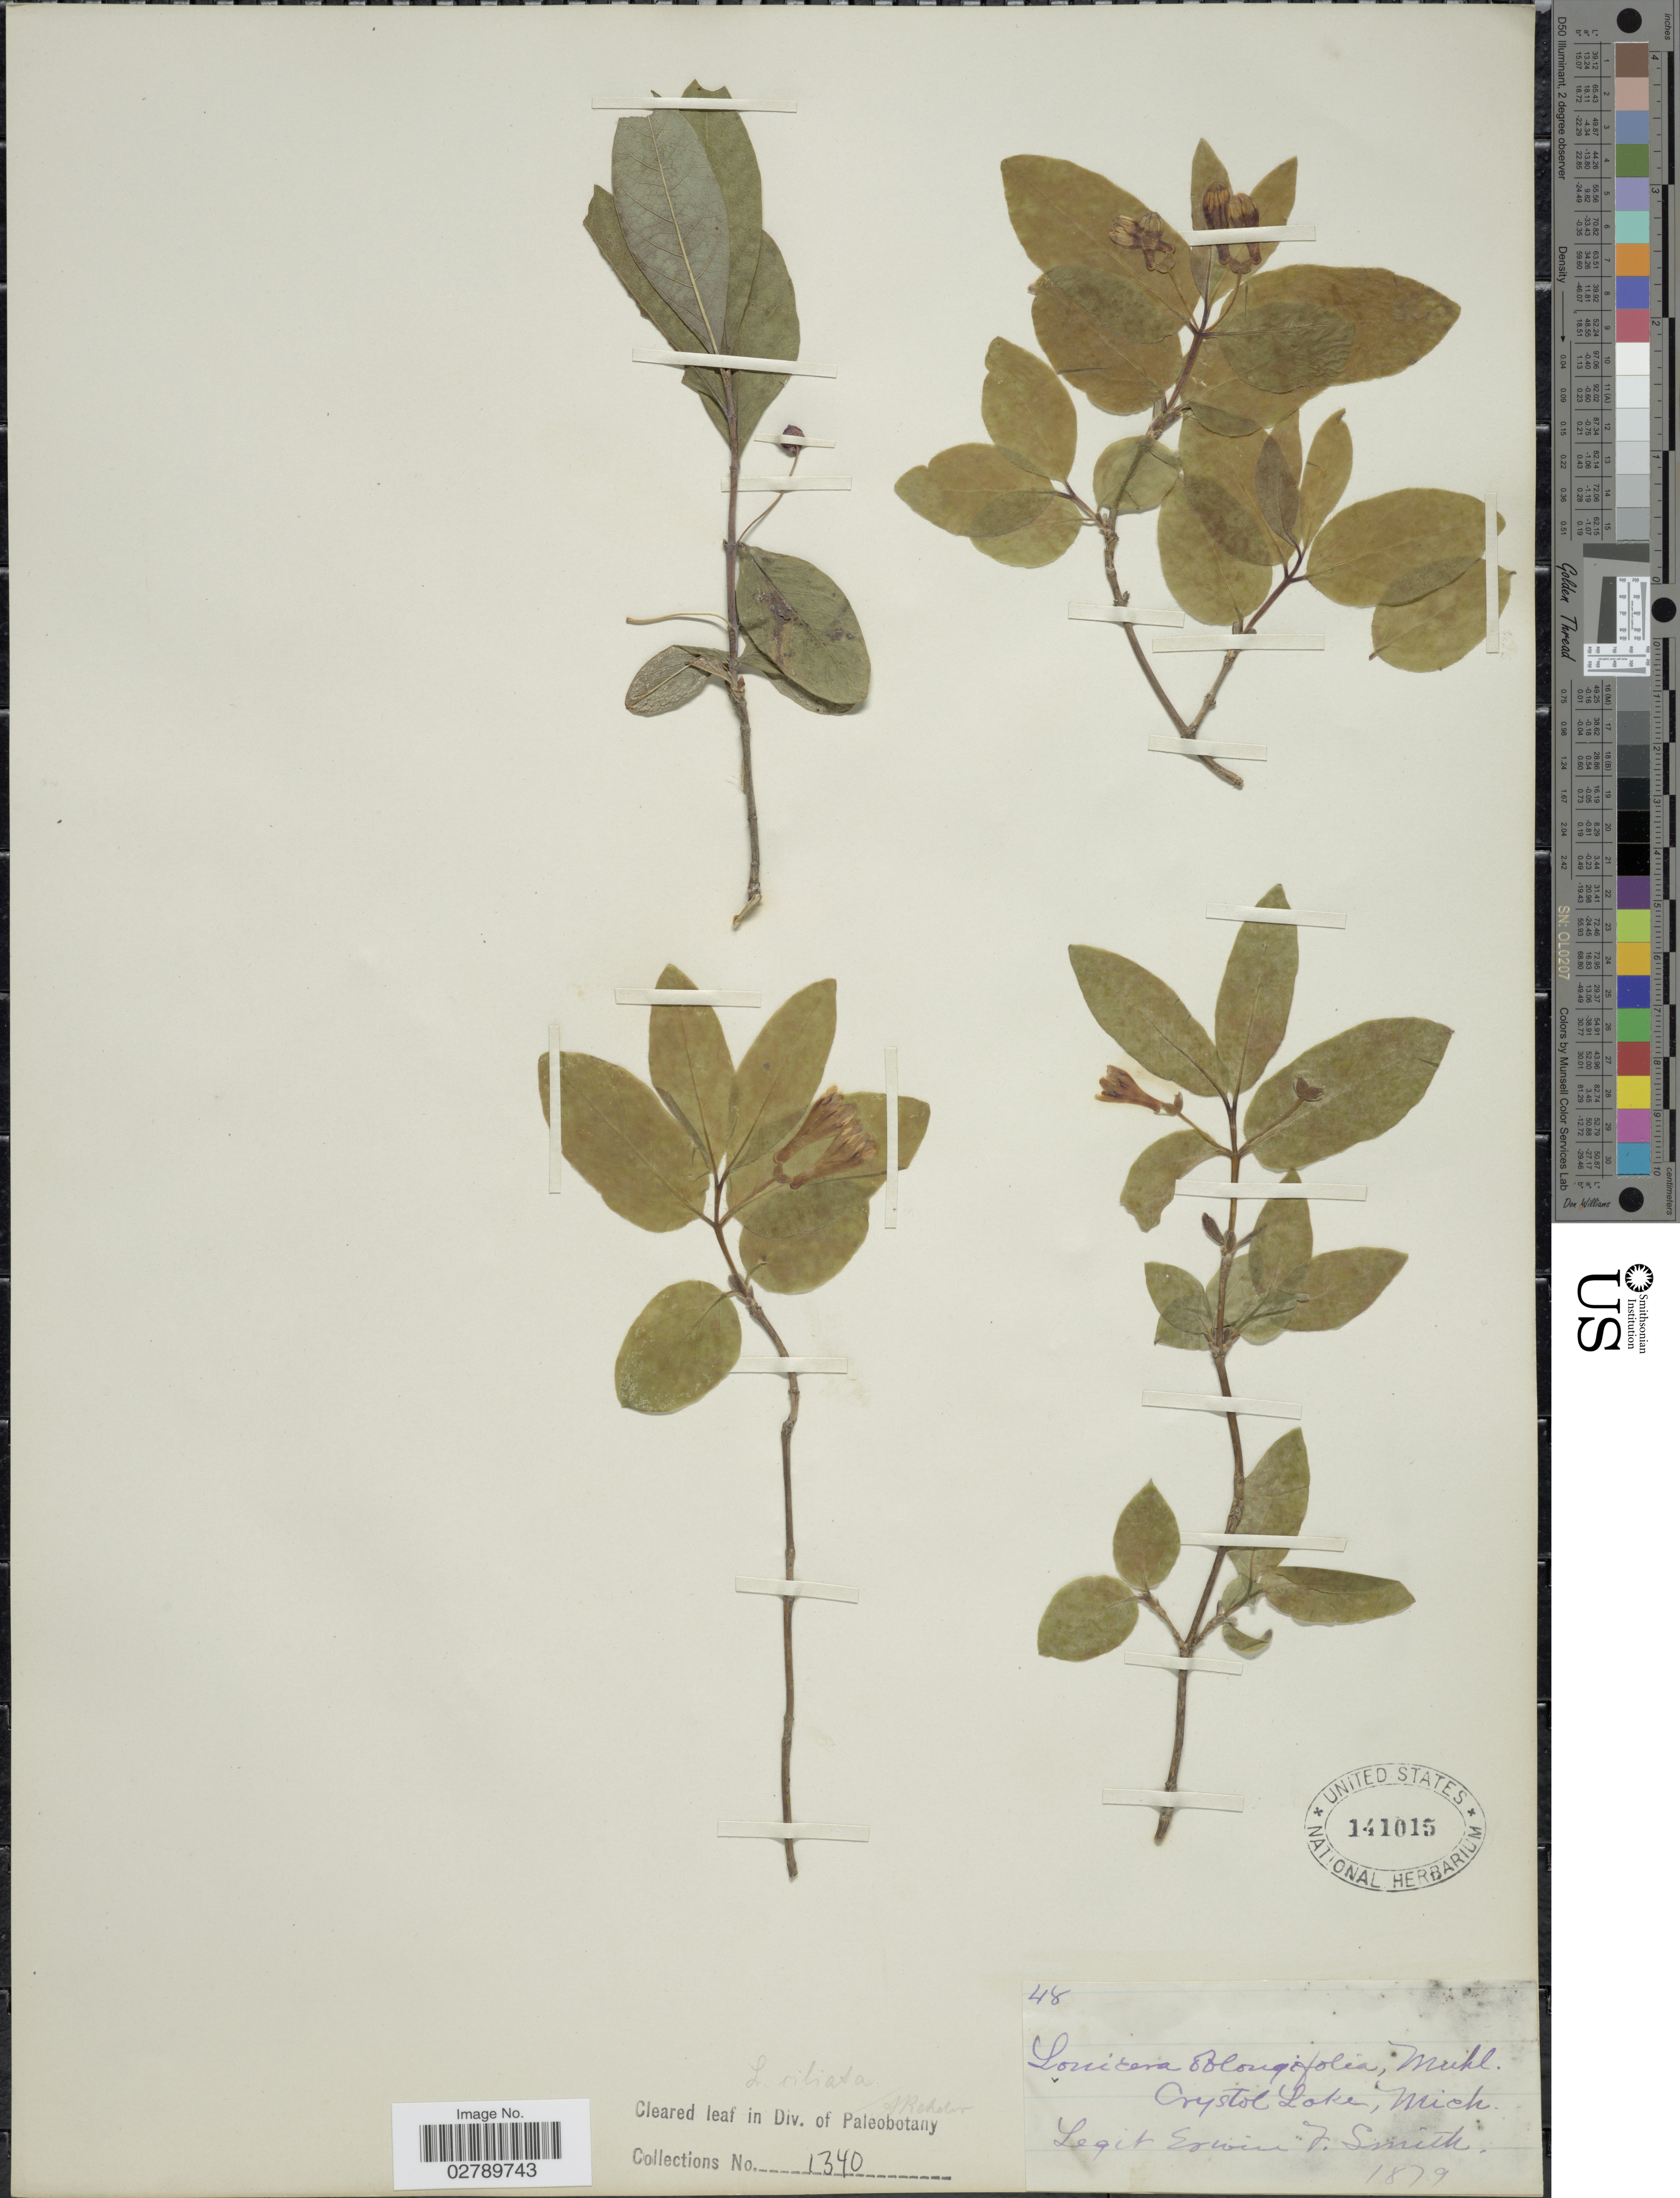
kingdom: Plantae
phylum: Tracheophyta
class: Magnoliopsida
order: Dipsacales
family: Caprifoliaceae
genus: Lonicera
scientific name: Lonicera oblongifolia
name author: Hook.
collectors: E. F. Smith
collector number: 48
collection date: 1879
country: United States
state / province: Michigan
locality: Crystal Lake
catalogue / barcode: US 141015